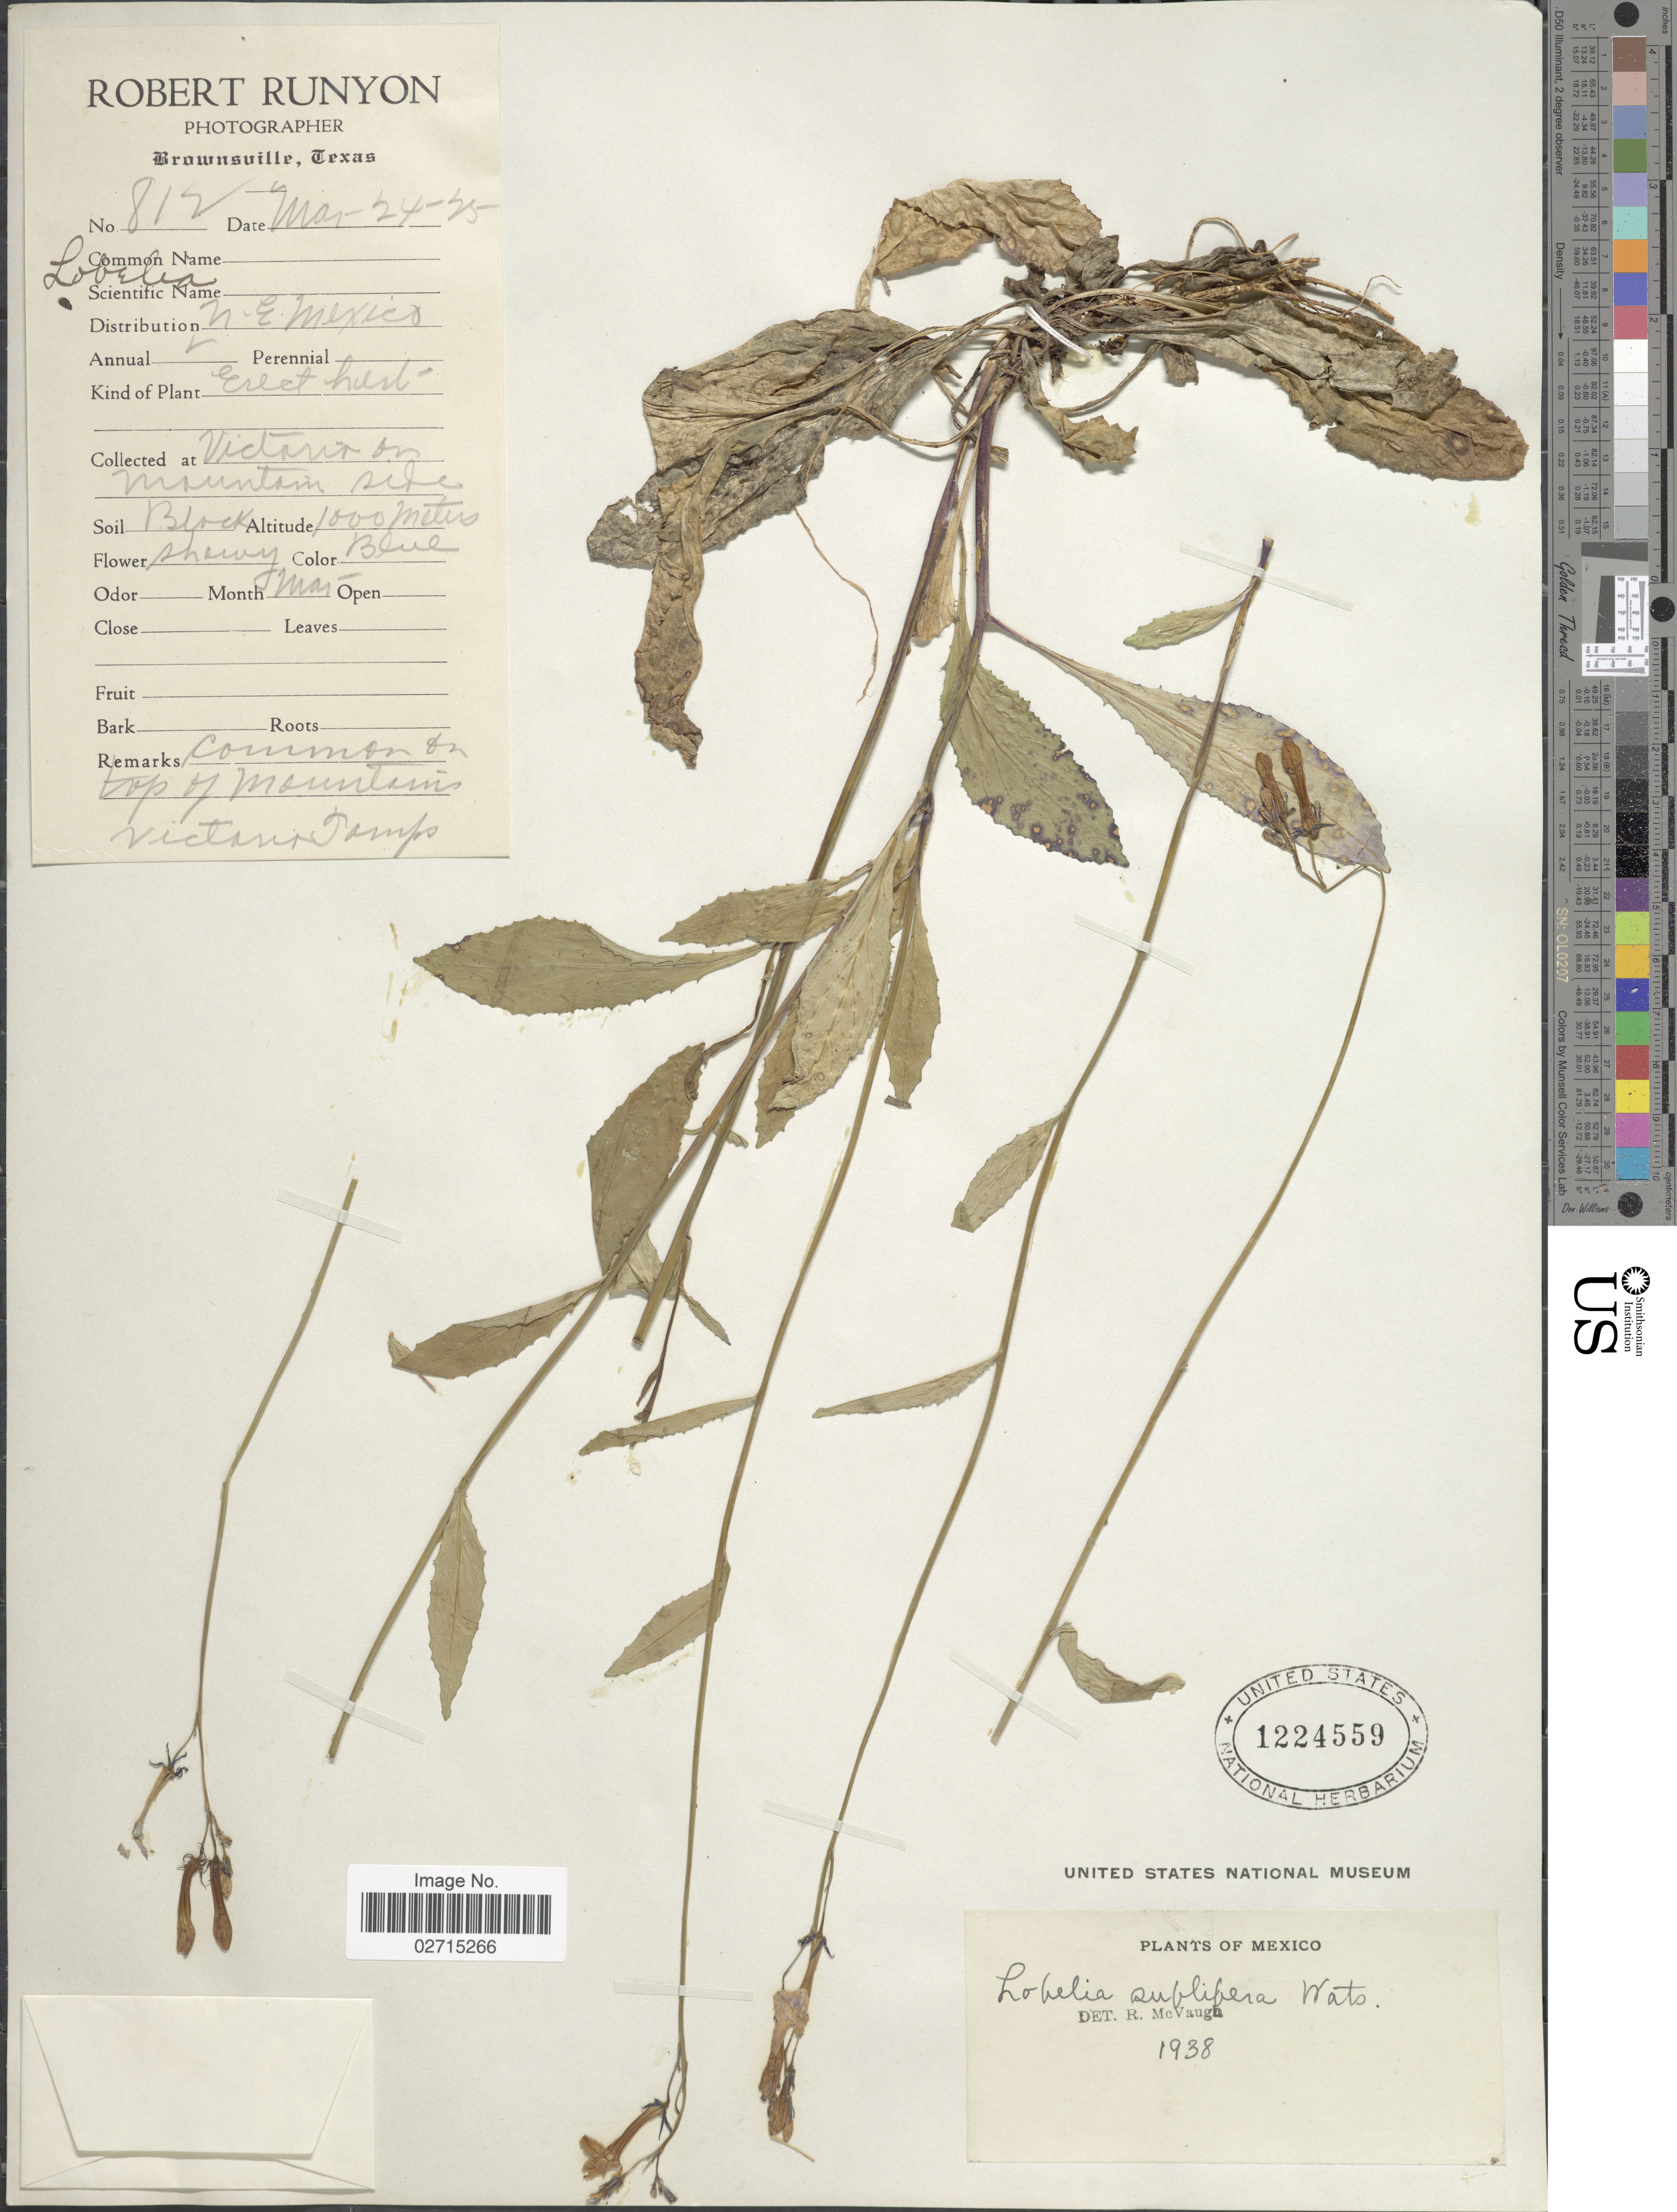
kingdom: Plantae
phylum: Tracheophyta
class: Magnoliopsida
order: Asterales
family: Campanulaceae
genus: Lobelia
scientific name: Lobelia sublibera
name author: S. Watson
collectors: R. Runyon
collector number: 812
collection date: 1925-03-24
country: Mexico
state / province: Tamaulipas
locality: Victoria on mountain side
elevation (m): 1000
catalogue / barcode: US 1224559